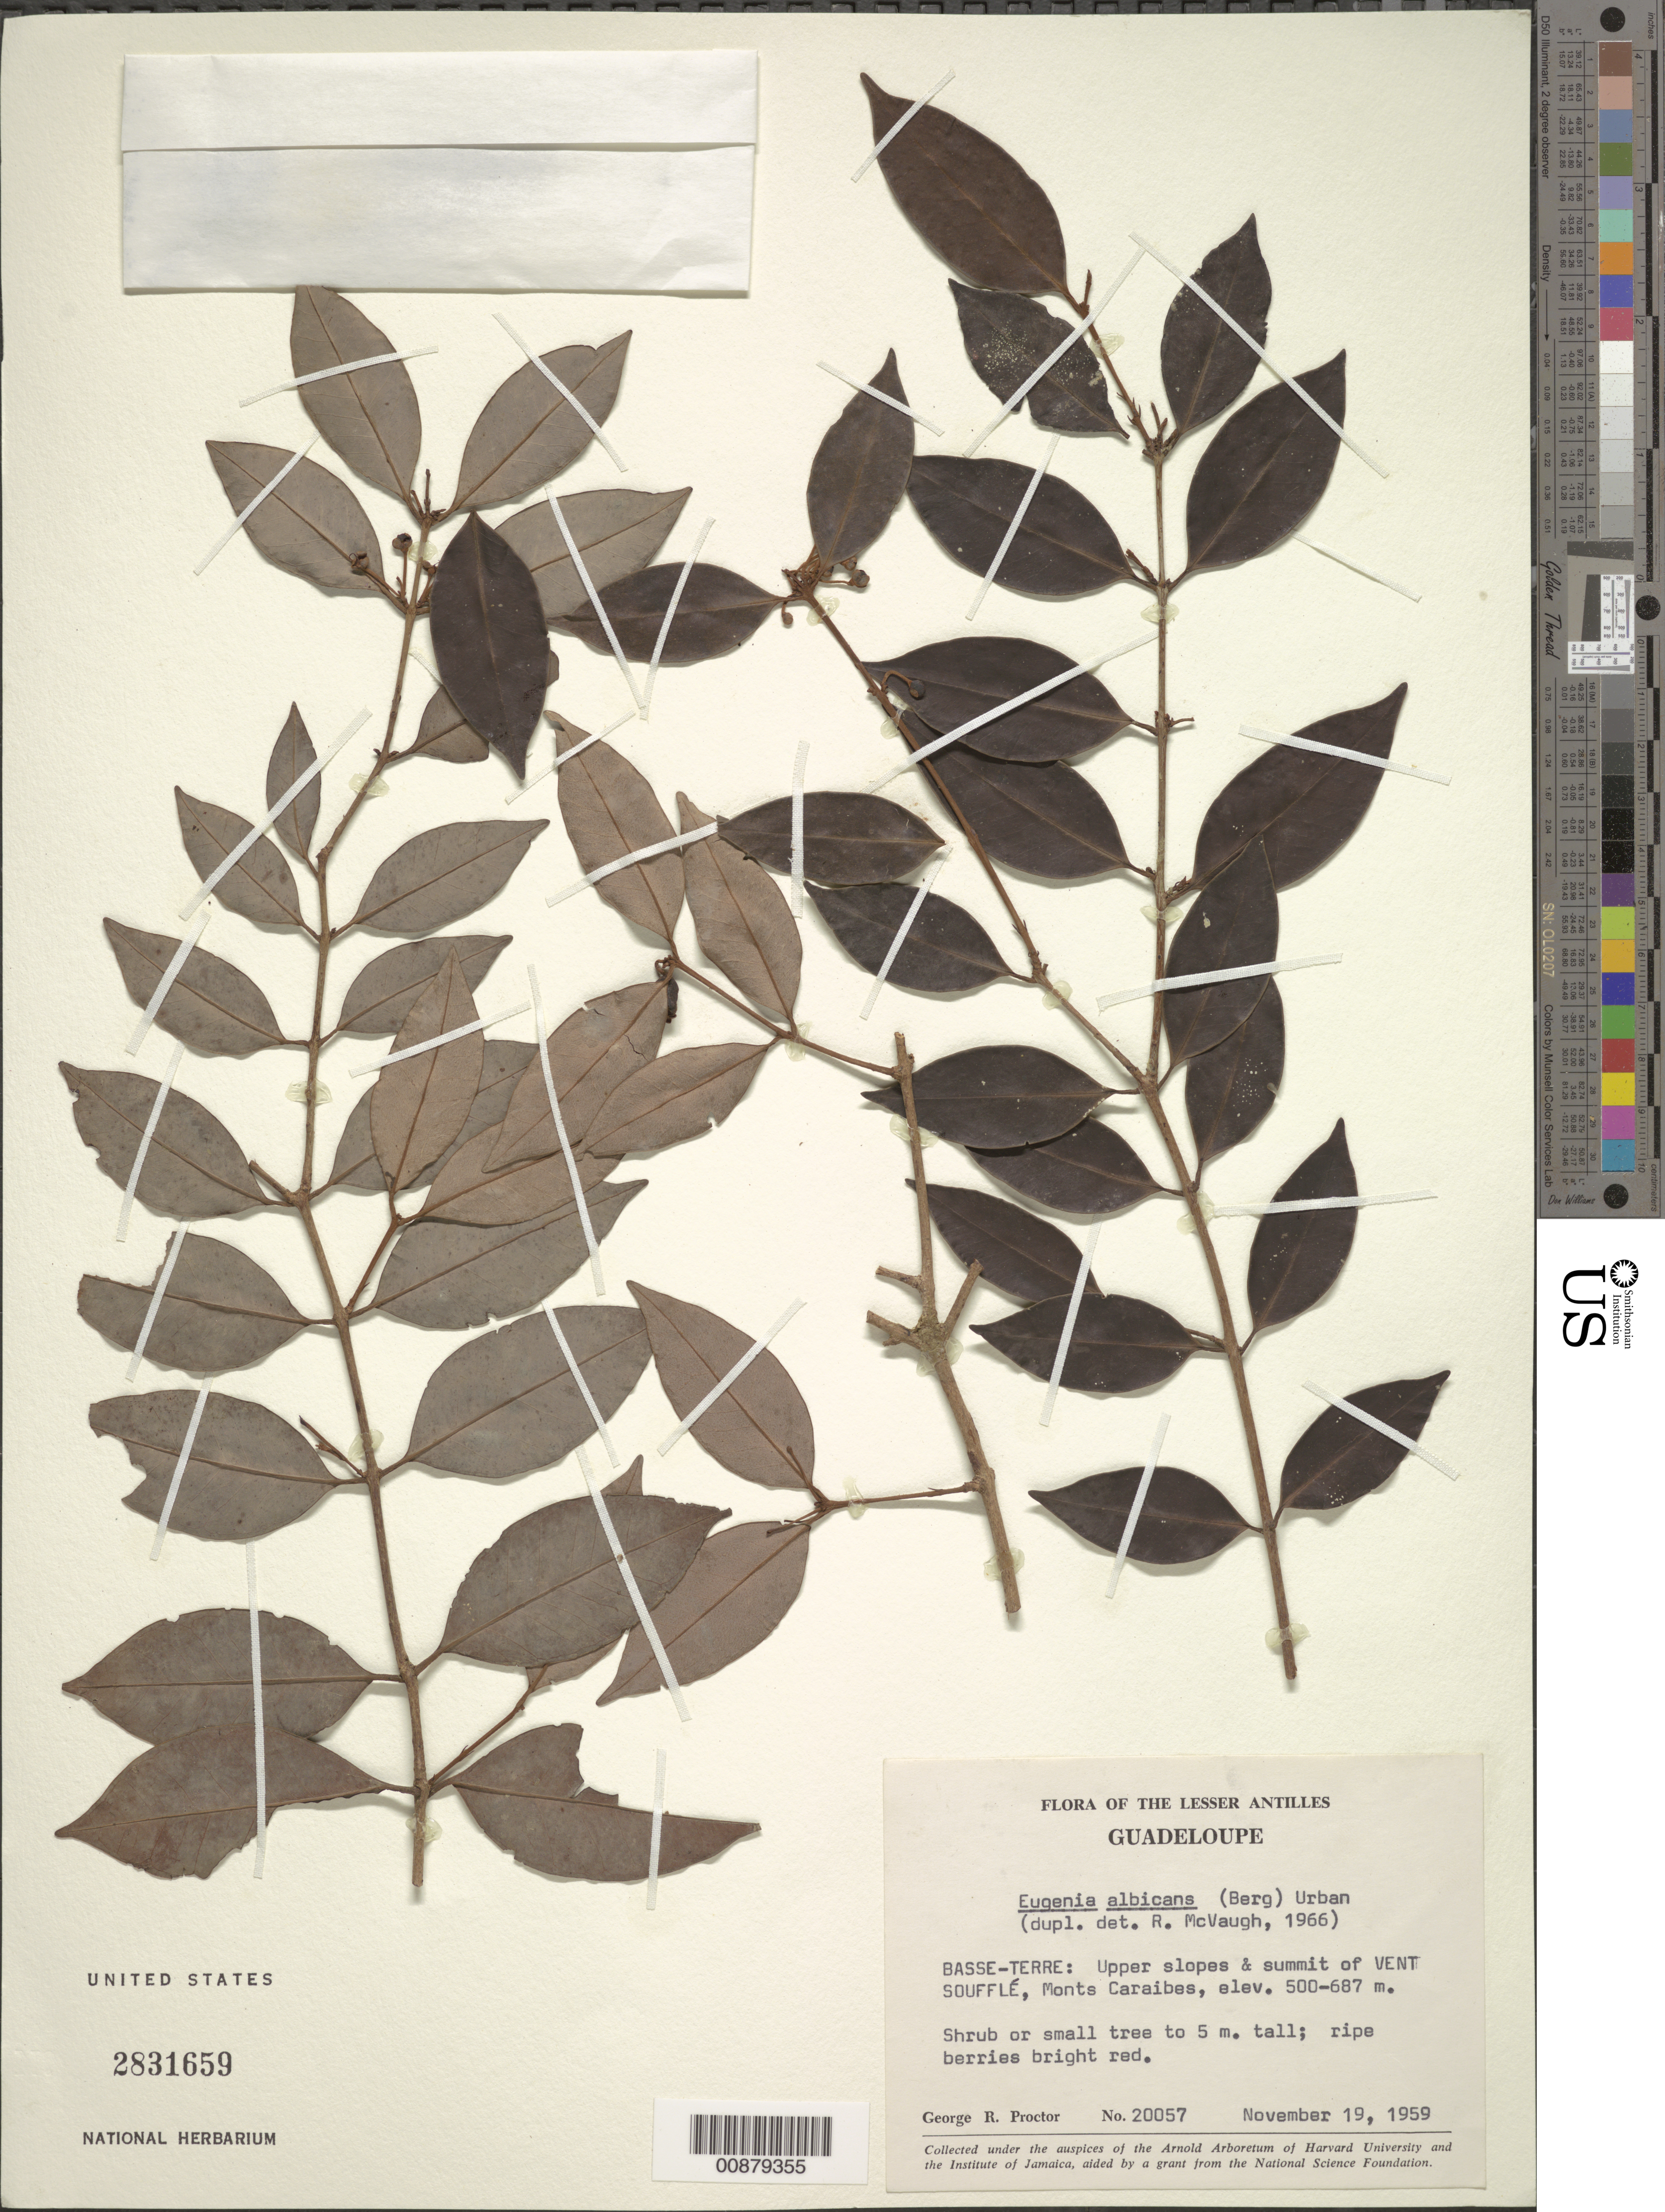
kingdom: Plantae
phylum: Tracheophyta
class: Magnoliopsida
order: Myrtales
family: Myrtaceae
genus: Eugenia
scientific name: Eugenia albicans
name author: (O. Berg) Urb.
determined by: McVaugh, R.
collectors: G. R. Proctor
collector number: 20057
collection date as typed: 19 Nov 1959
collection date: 1959-11-19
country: Guadeloupe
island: Basse Terre [Guadeloupe]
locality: Basse-Terre, upper slopes and summit of Vent Soufflé, Monts Caraibes.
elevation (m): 500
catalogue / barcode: US 2831659